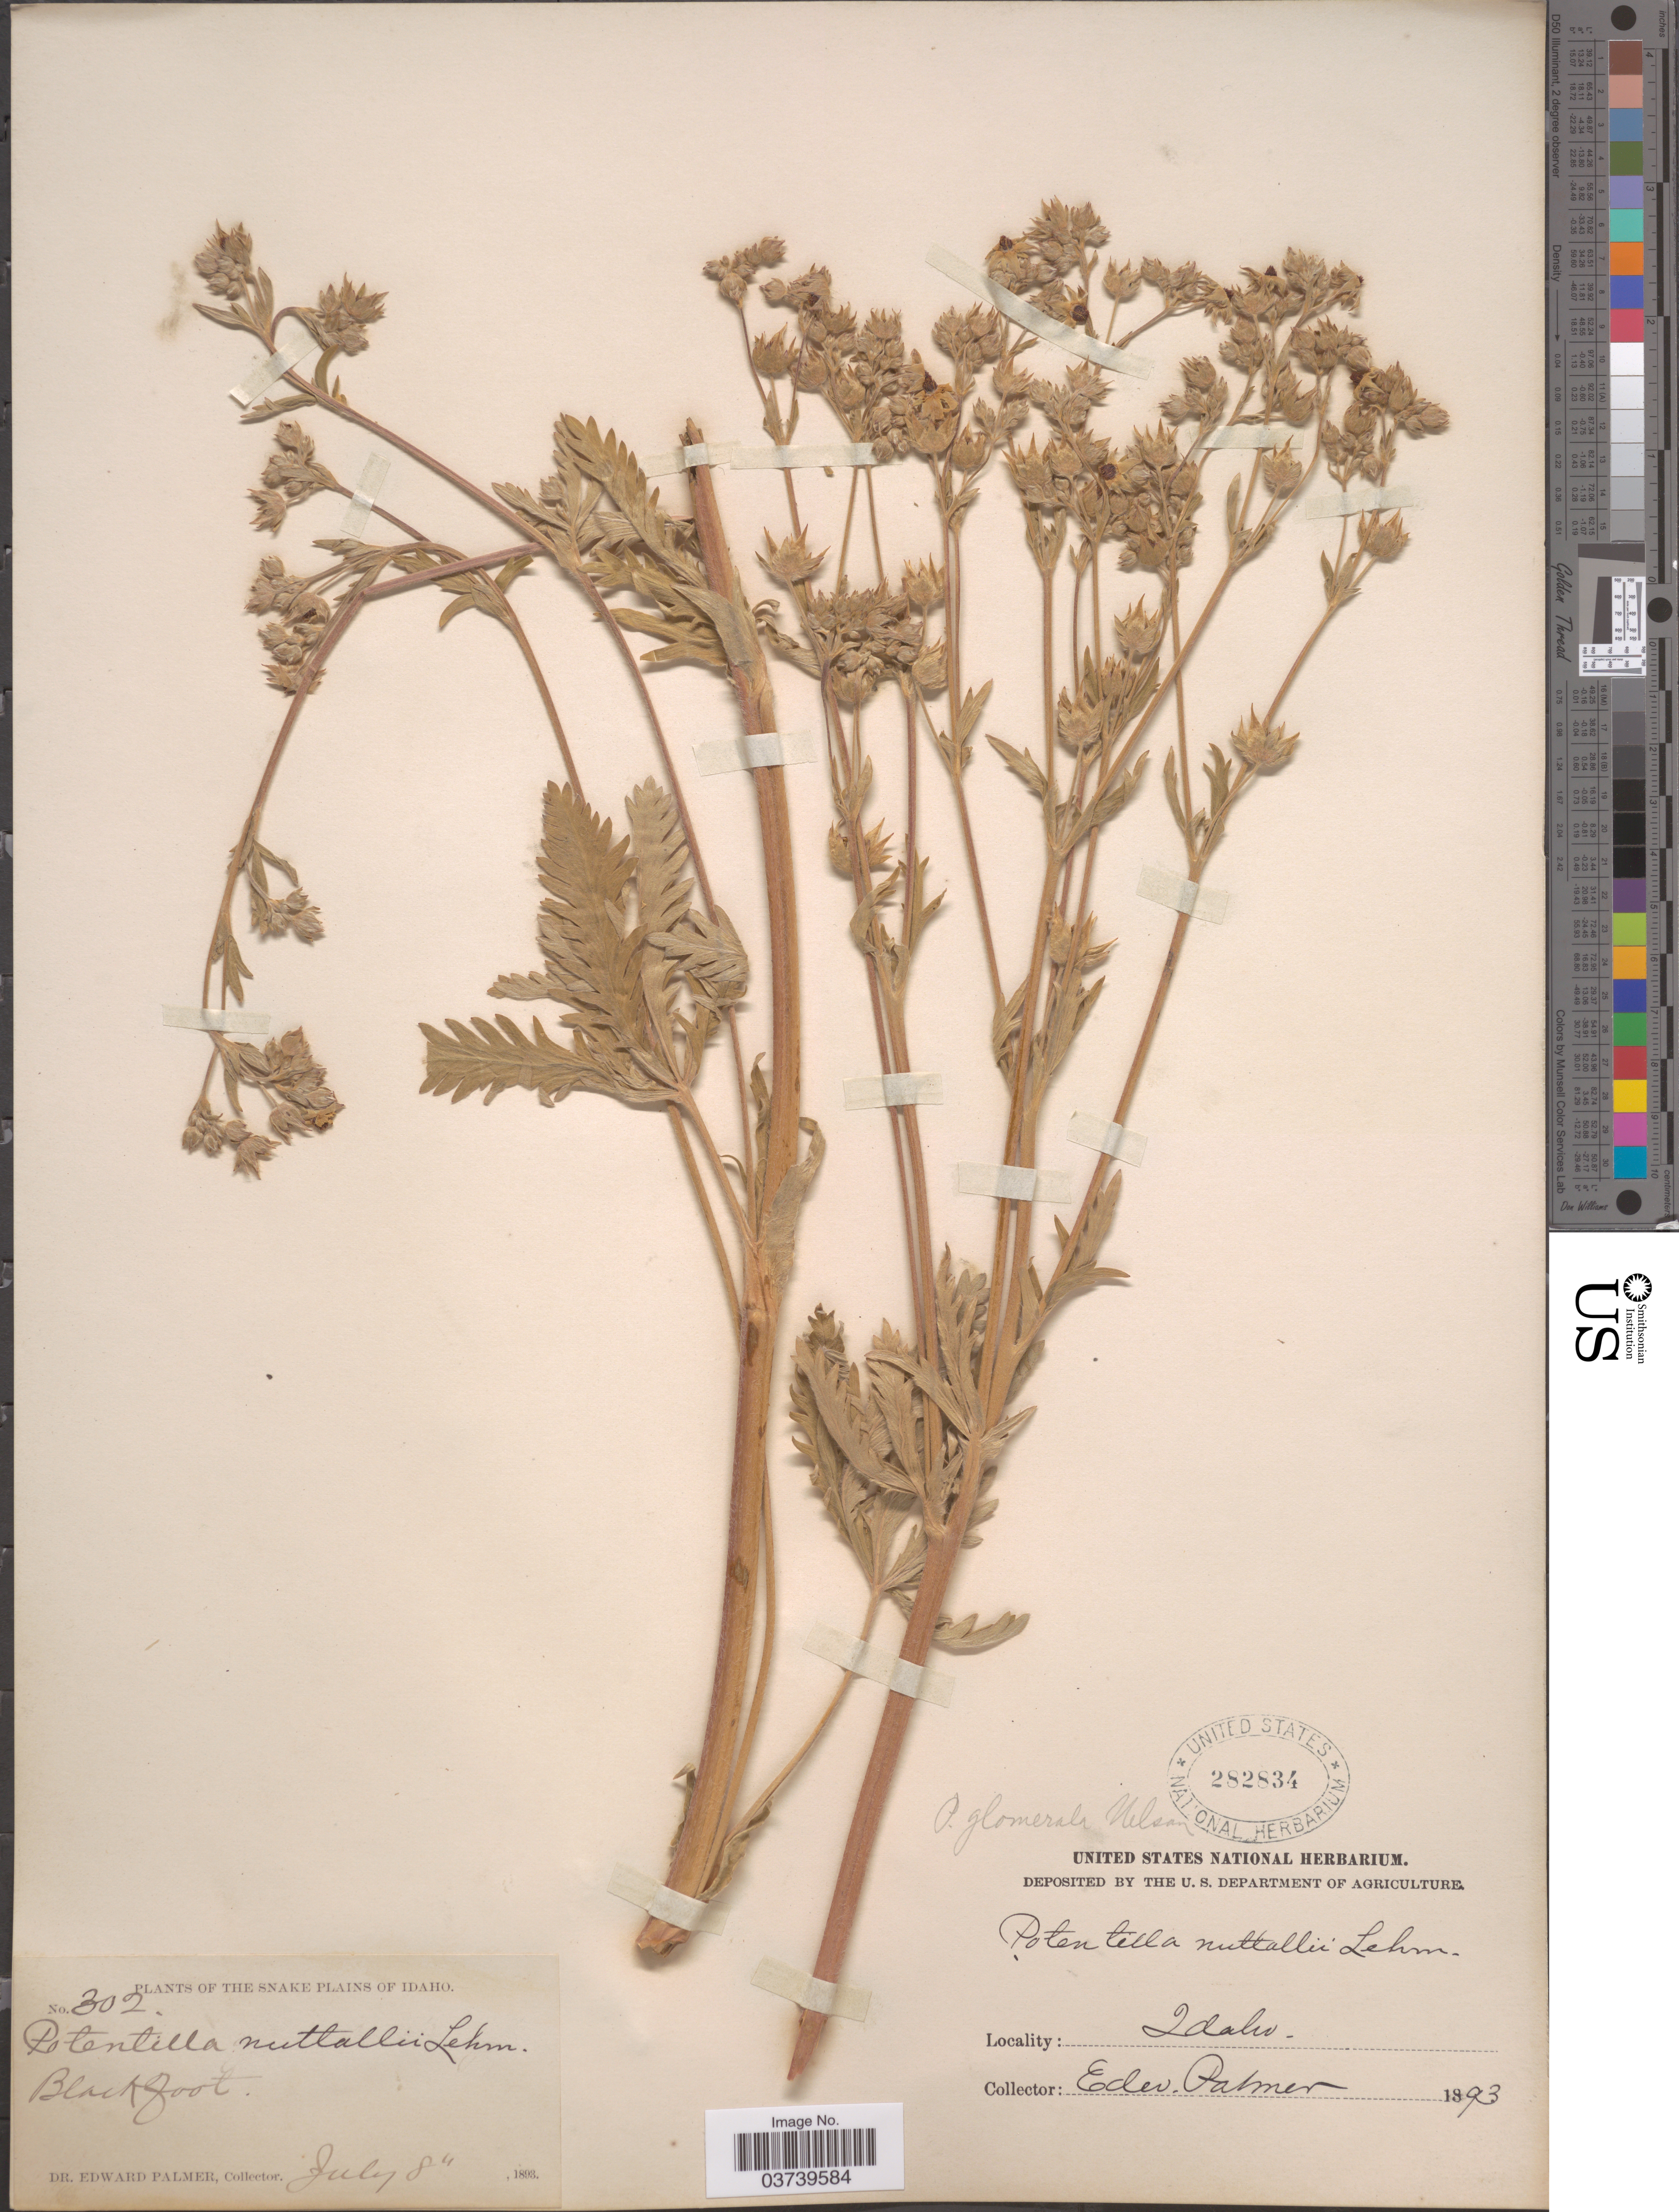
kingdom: Plantae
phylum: Tracheophyta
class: Magnoliopsida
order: Rosales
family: Rosaceae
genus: Potentilla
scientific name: Potentilla gracilis var. fastigiata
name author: (Nutt.) S. Watson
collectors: E. Palmer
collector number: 302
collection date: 1893-07-08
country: United States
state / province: Idaho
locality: The Snake plains of Idaho. Black foot.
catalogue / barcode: US 282834